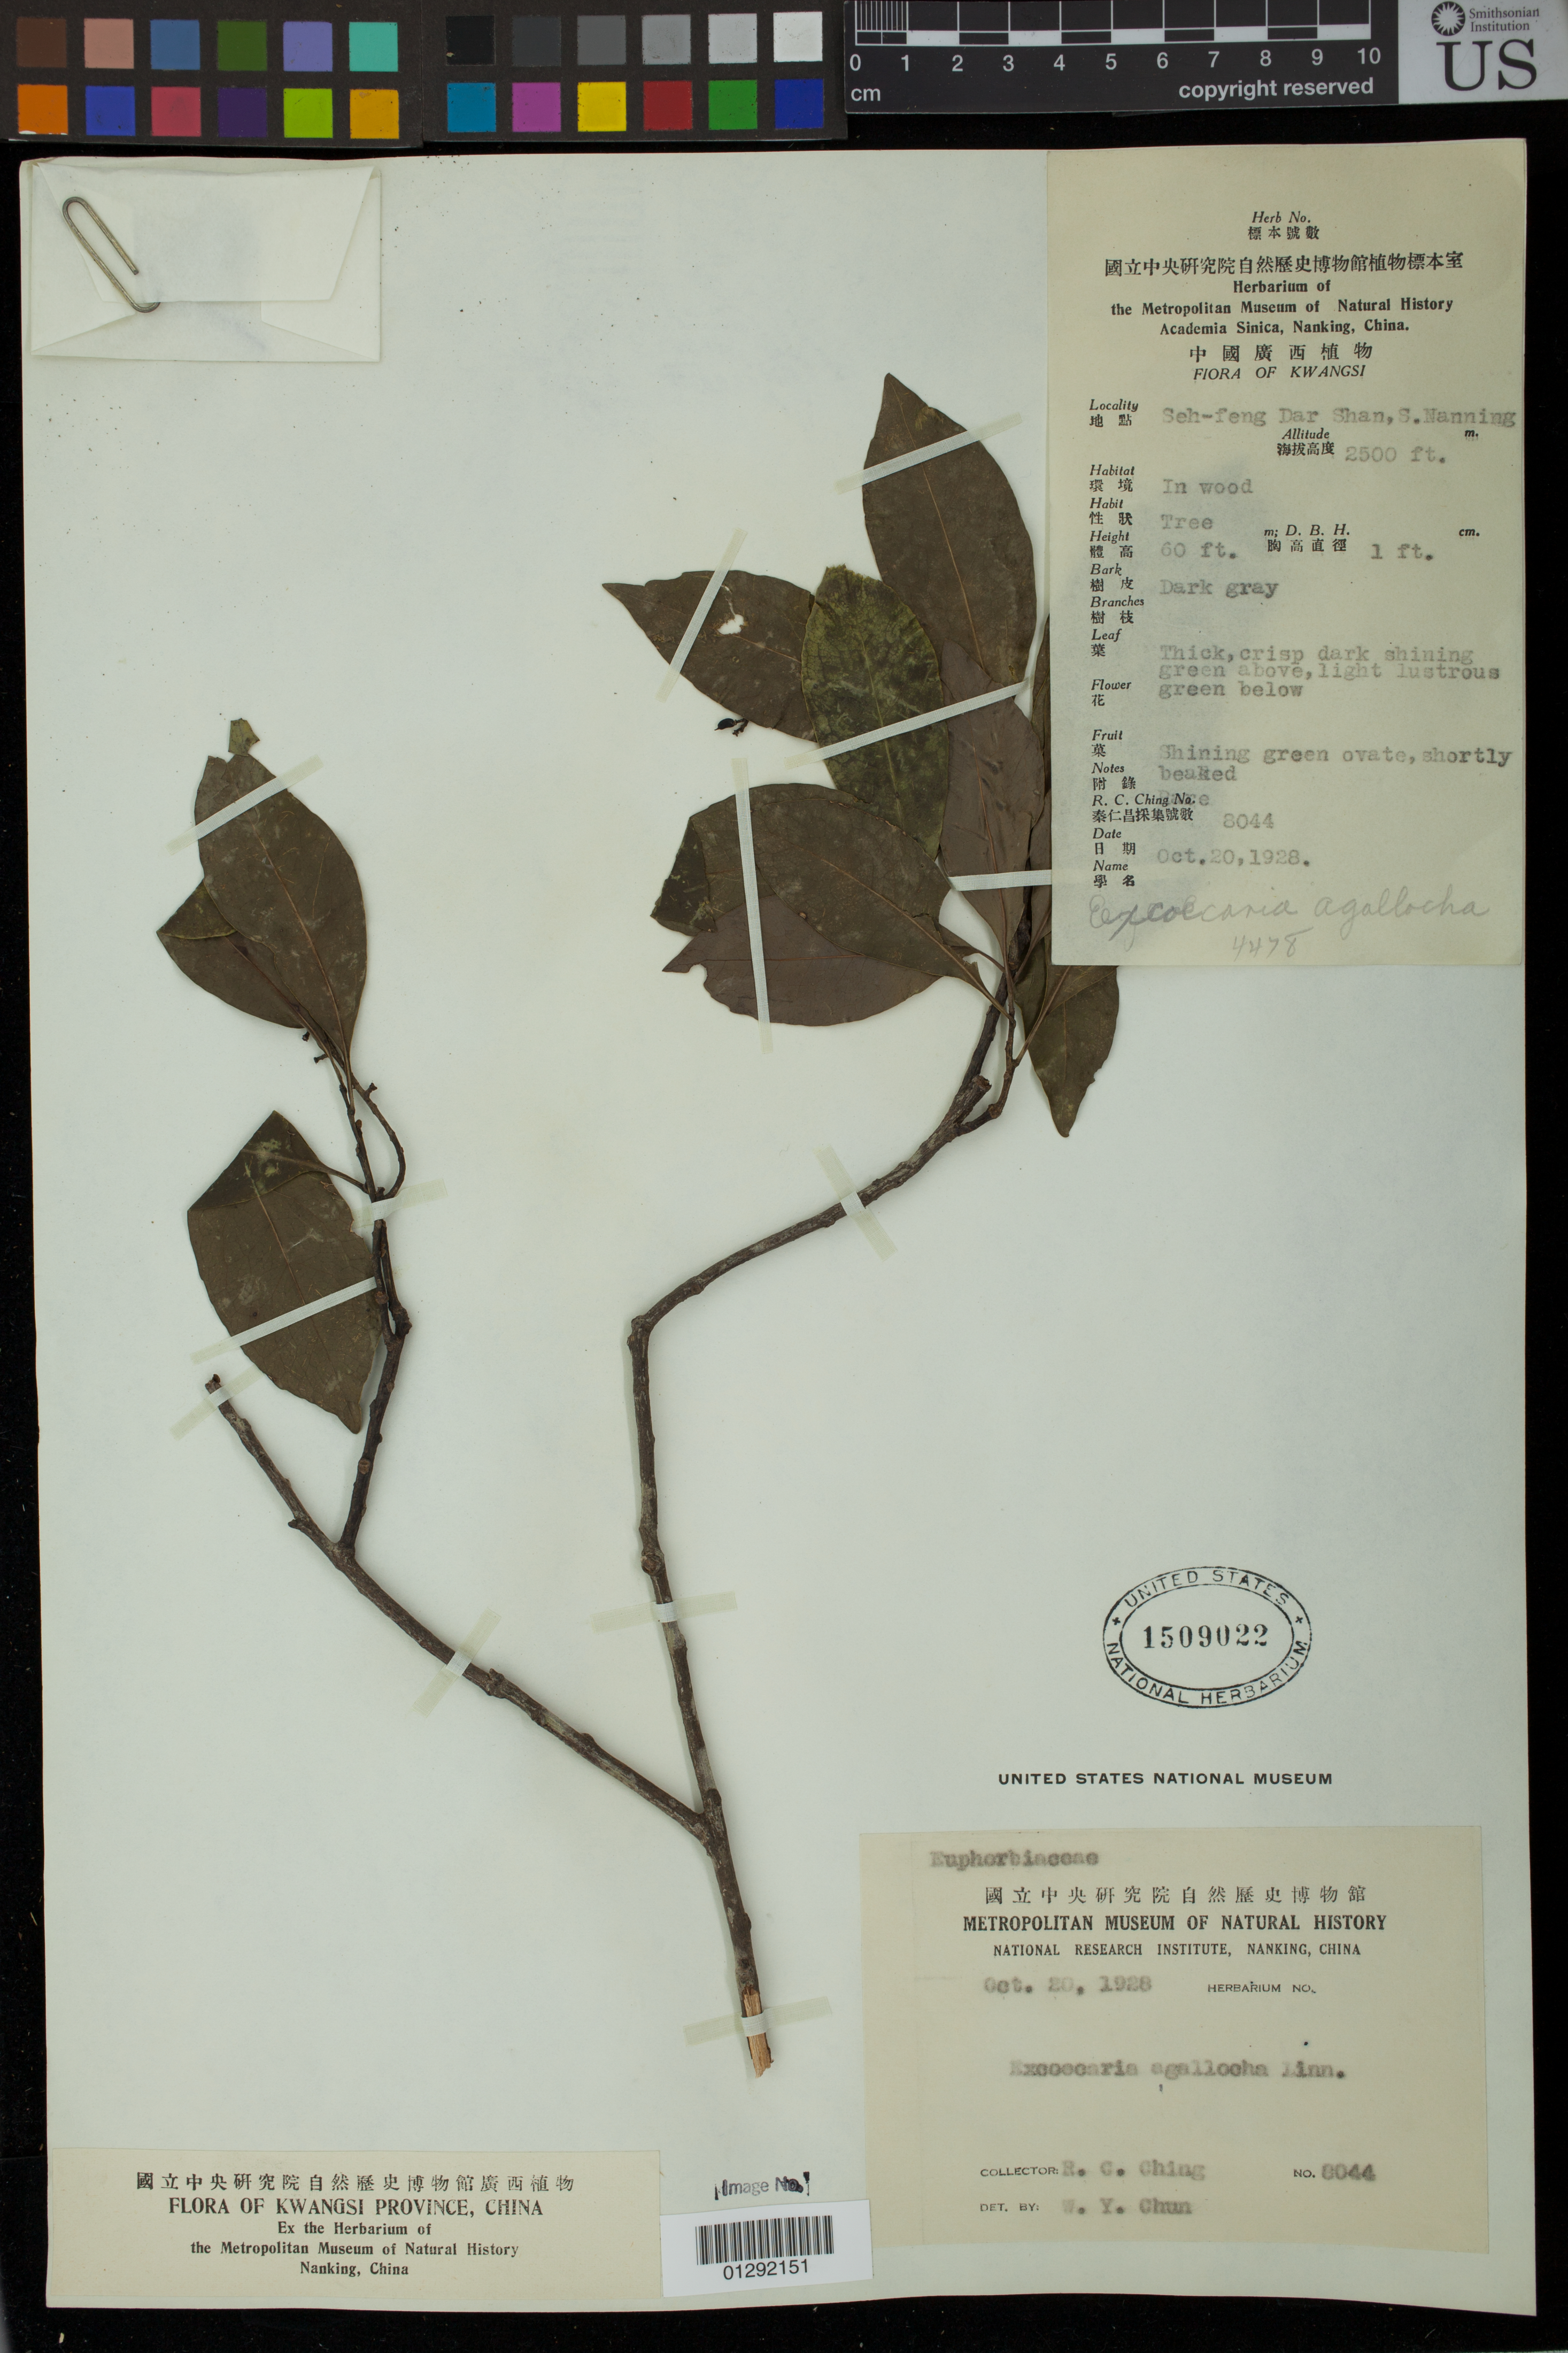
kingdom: Plantae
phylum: Tracheophyta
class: Magnoliopsida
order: Malpighiales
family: Euphorbiaceae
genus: Excoecaria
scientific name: Excoecaria agallocha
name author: L.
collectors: R. C. Ching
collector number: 8044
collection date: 1928-10-20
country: China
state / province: Guangxi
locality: Kwangsi Province: Seh-feng Dar Shan, S. Nanning.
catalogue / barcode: US 1509022